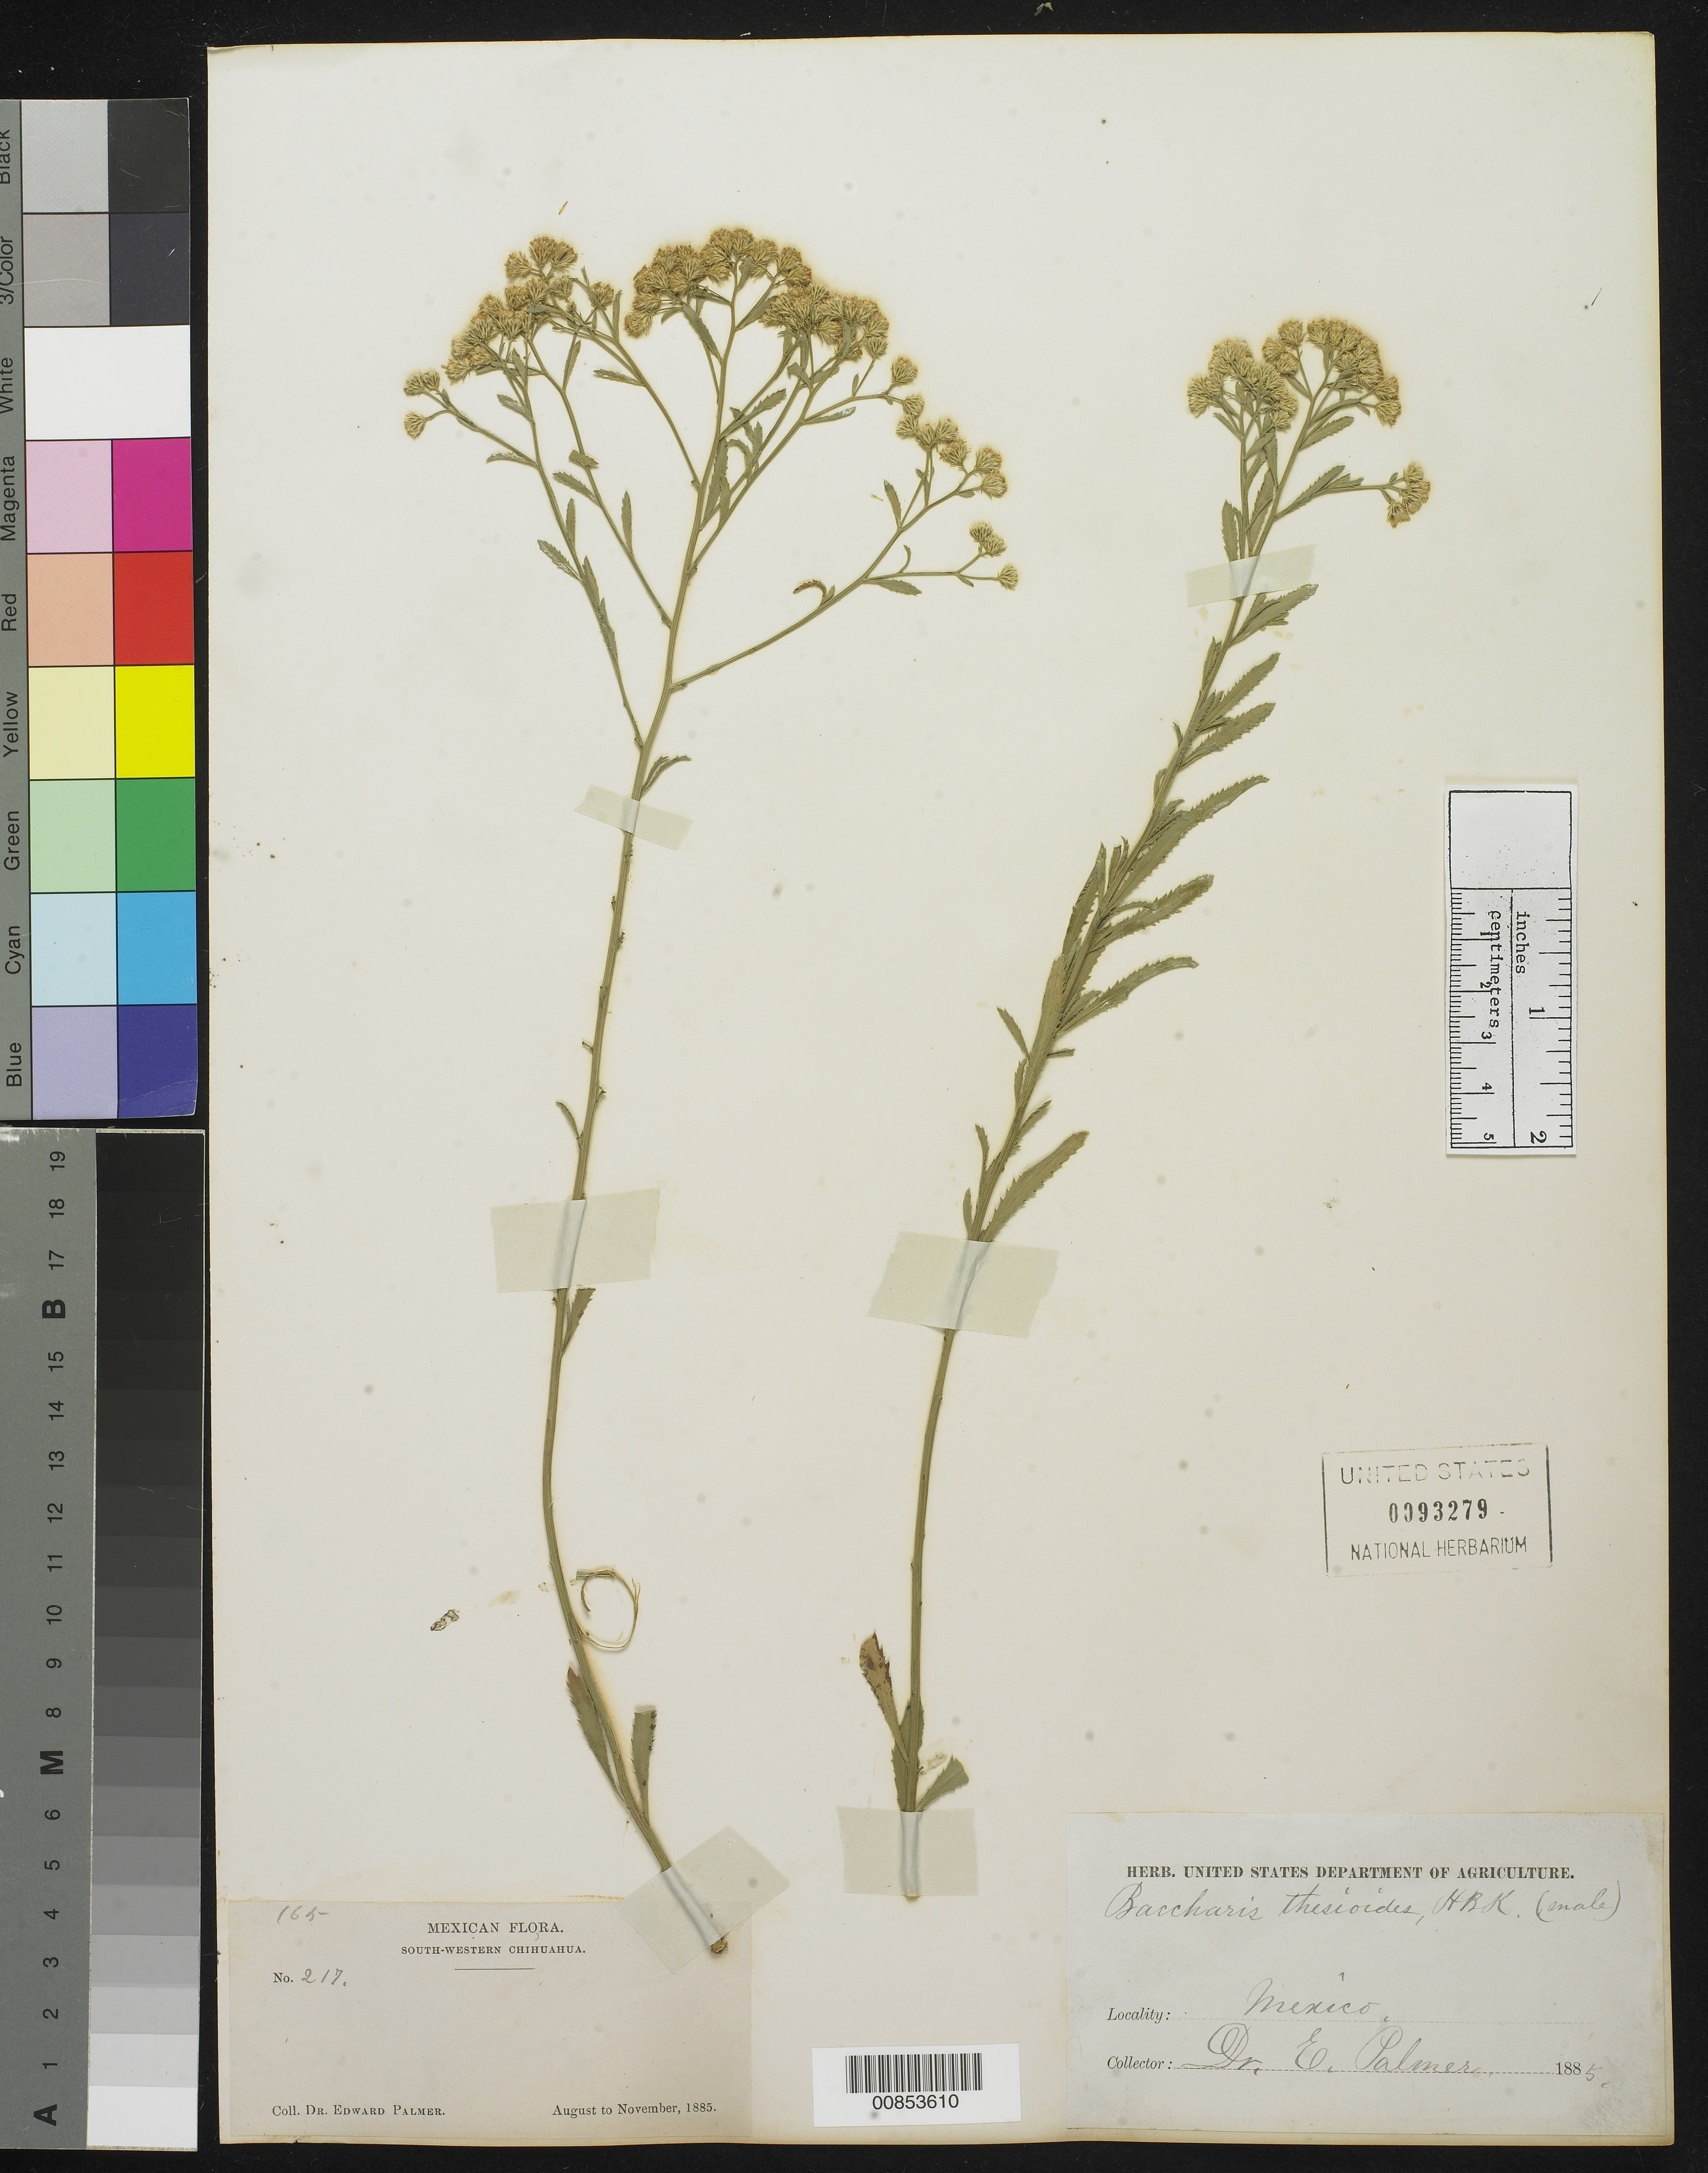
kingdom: Plantae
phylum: Tracheophyta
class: Magnoliopsida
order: Asterales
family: Asteraceae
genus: Baccharis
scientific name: Baccharis thesioides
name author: Kunth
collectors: E. Palmer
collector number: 217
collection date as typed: Aug 1885 to -- Nov 1885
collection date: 1885-08/1885-11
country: Mexico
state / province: Chihuahua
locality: South-Western Chihuahua.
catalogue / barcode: US 93279